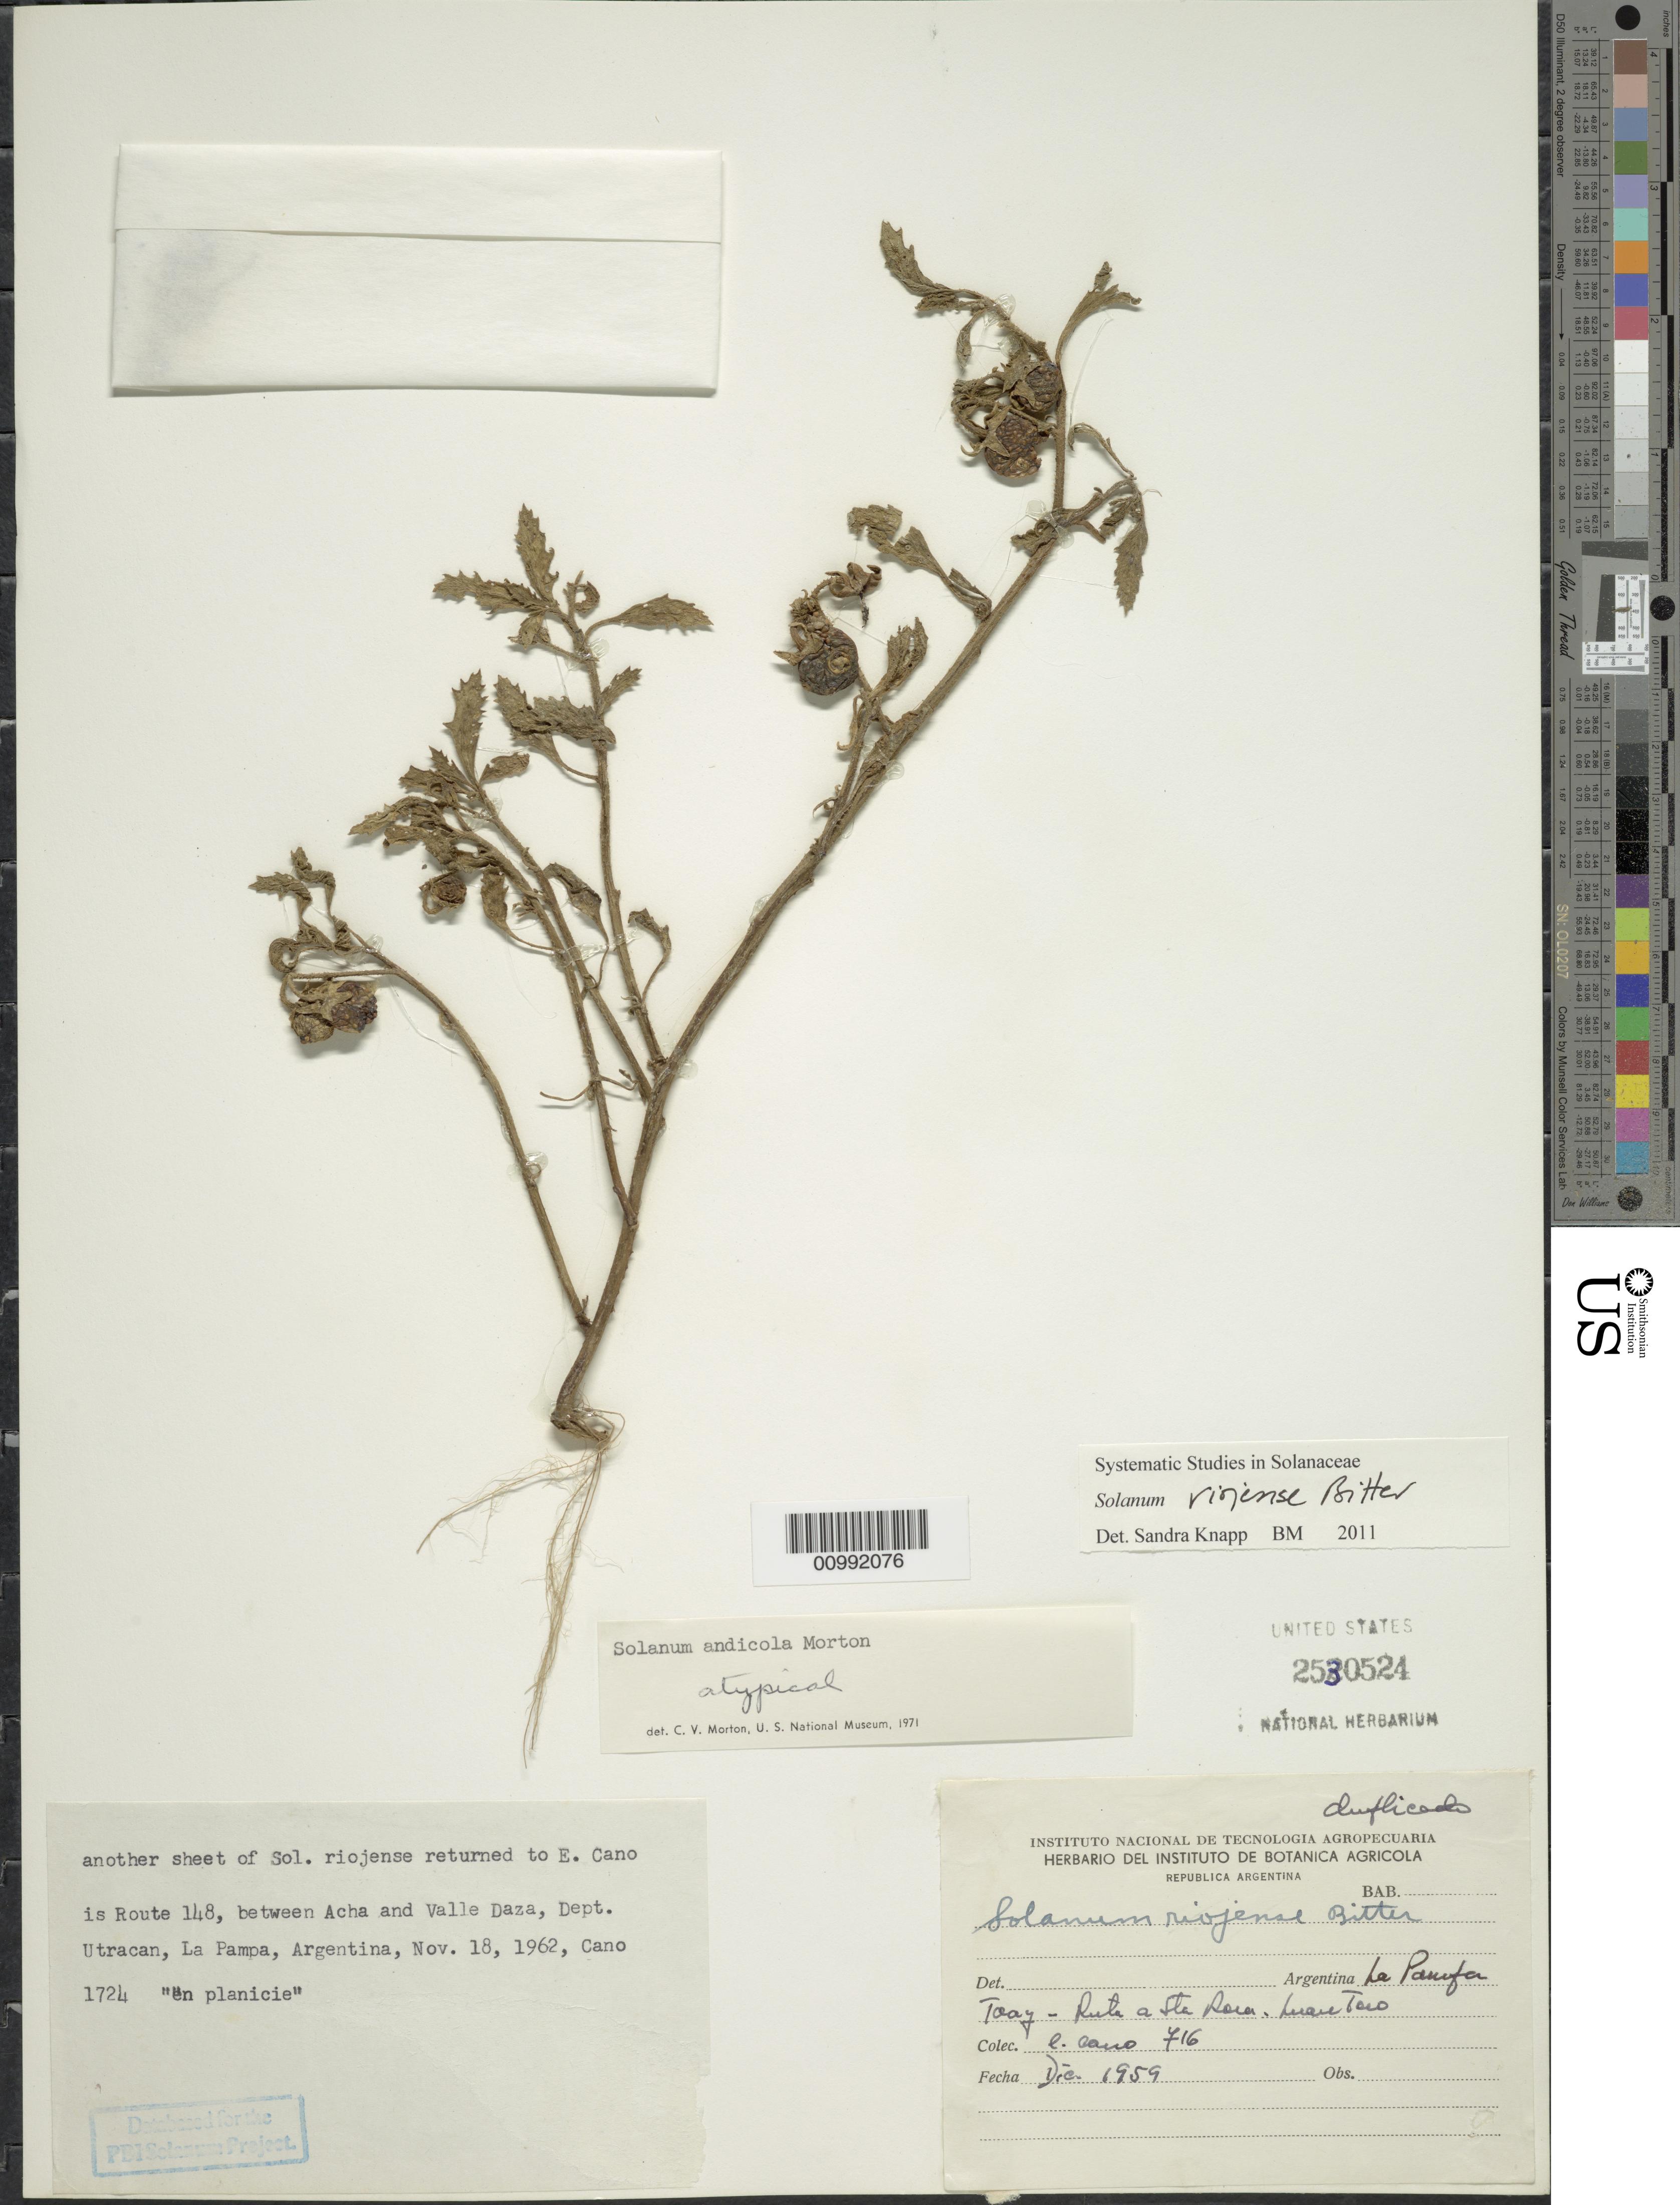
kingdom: Plantae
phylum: Tracheophyta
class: Magnoliopsida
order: Solanales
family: Solanaceae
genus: Solanum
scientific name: Solanum triflorum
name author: Nutt.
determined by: Knapp, S. D.; Barboza, G. E.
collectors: E. Cano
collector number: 716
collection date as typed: Dec 1959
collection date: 1959-12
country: Argentina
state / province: La Pampa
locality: Toay, Ruta a Sta. Rosa, Luan Toro.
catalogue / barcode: US 2530524